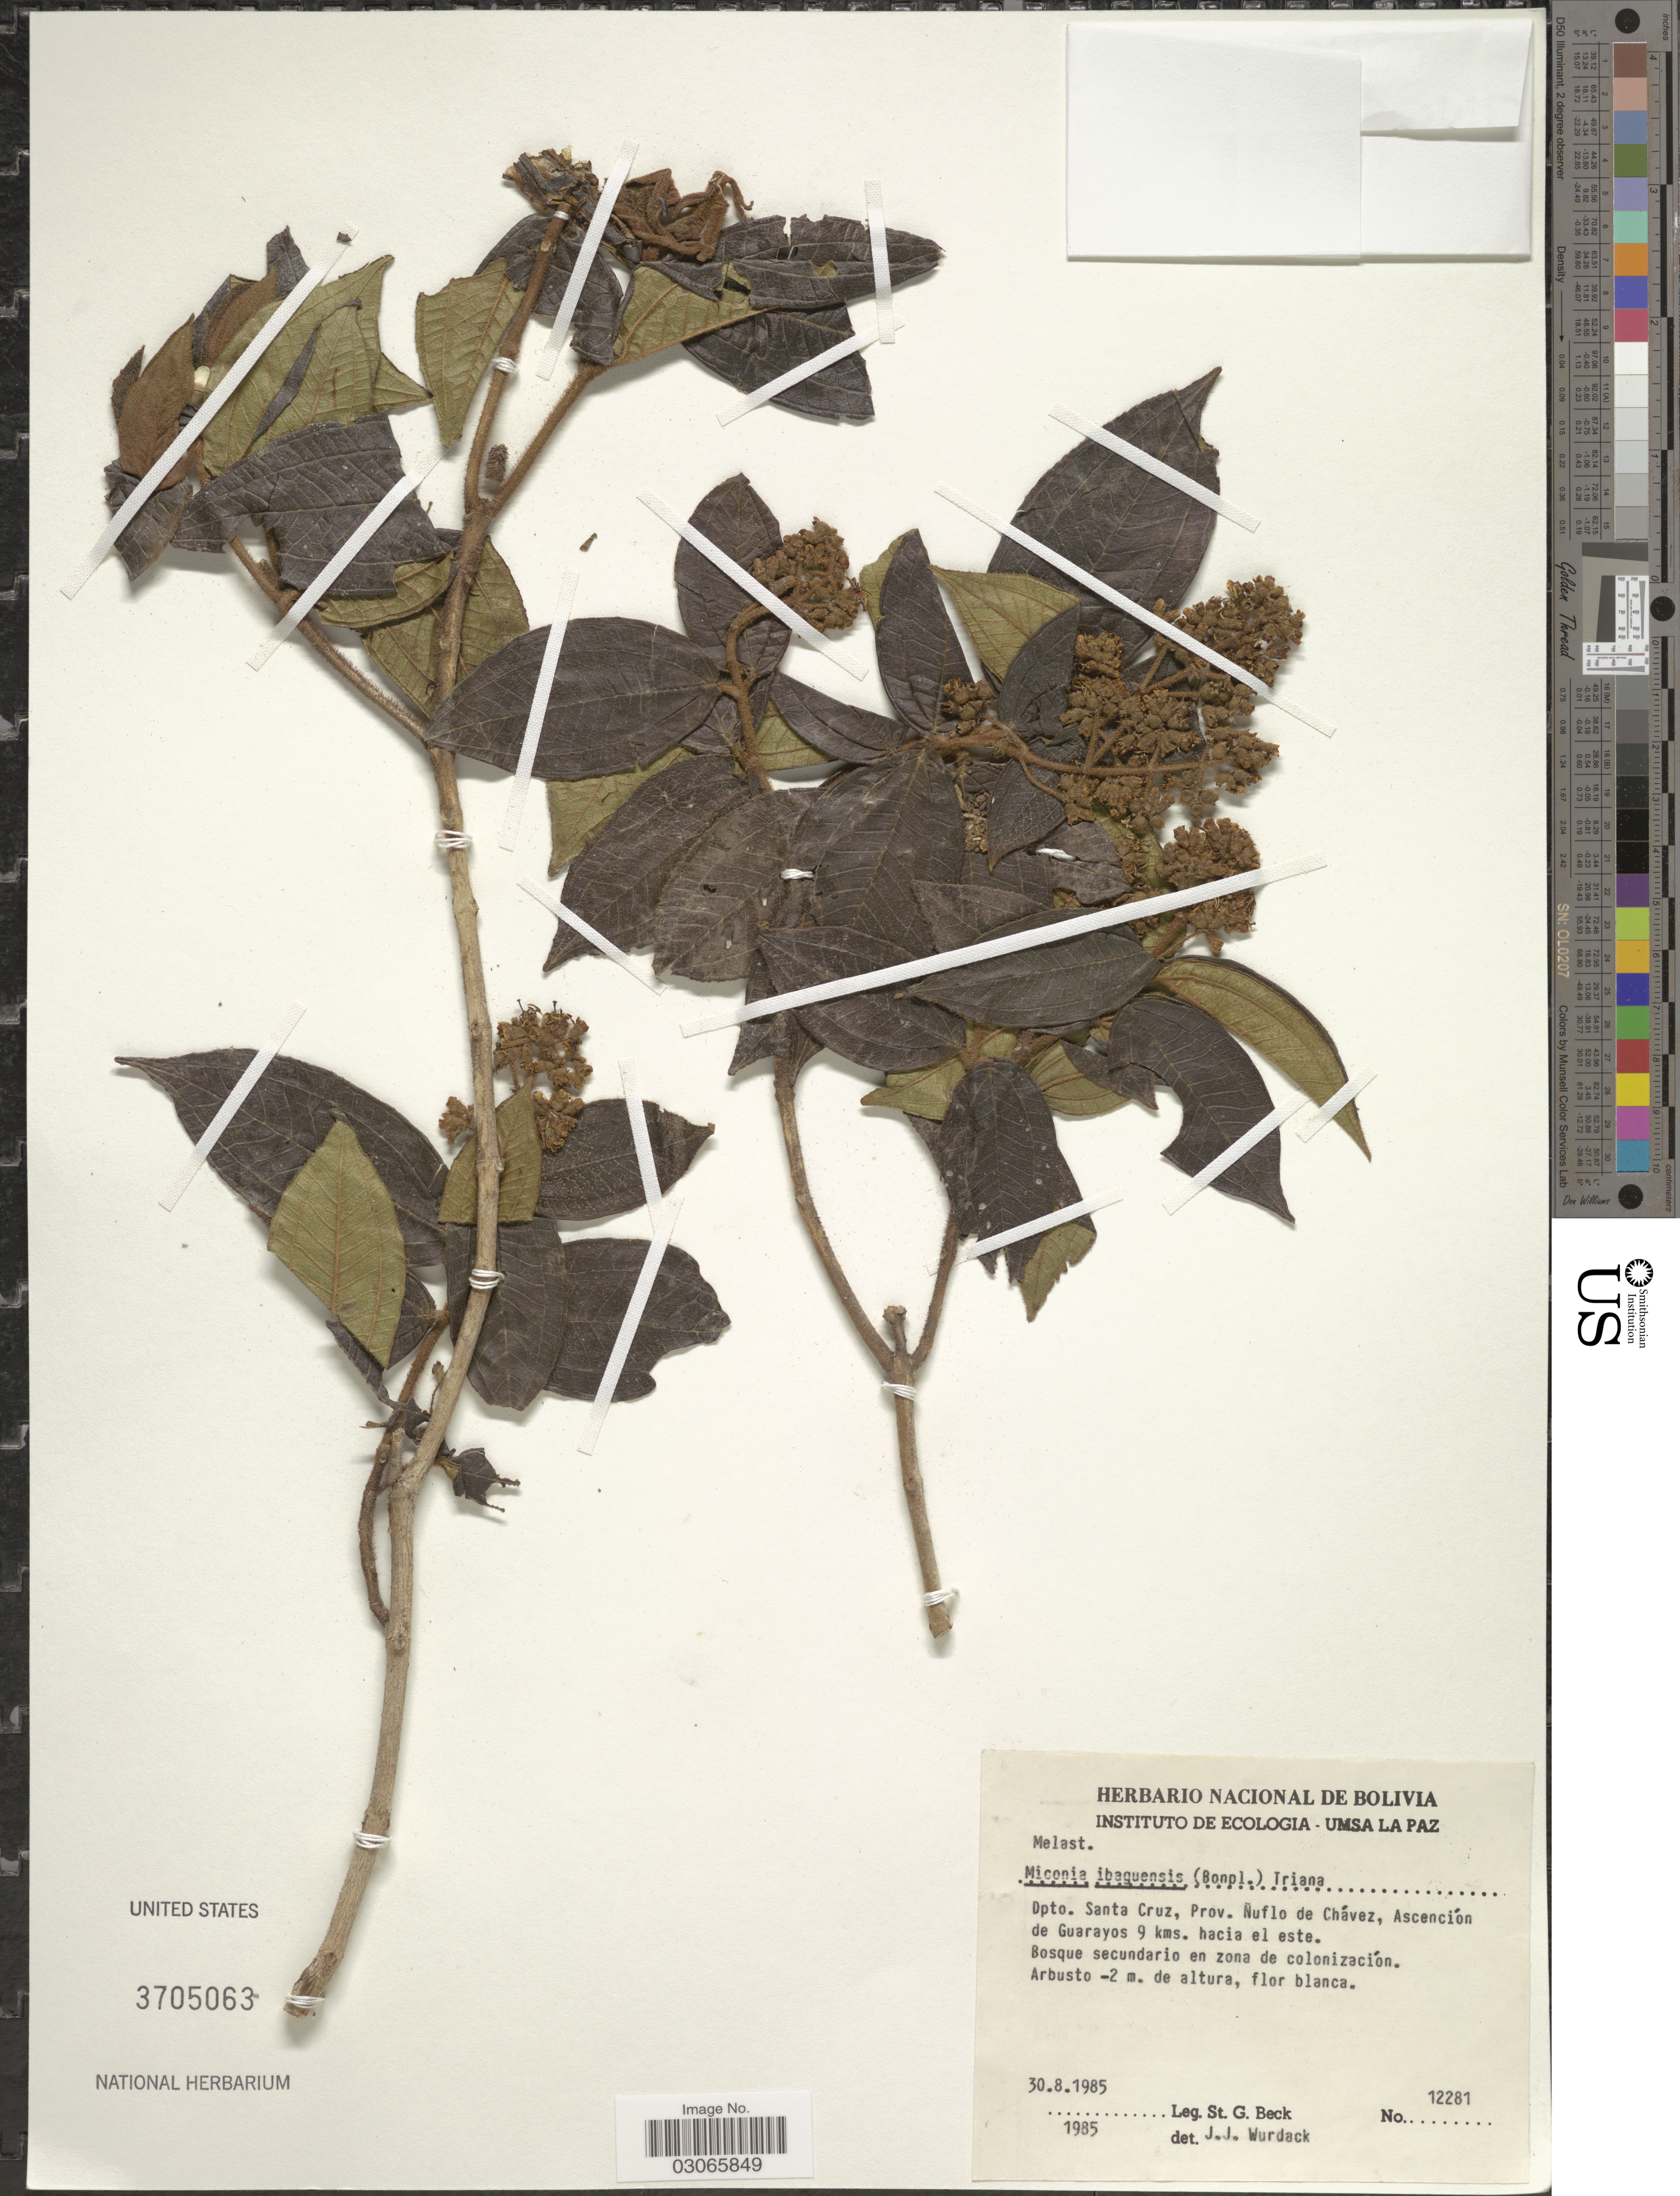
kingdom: Plantae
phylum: Tracheophyta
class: Magnoliopsida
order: Myrtales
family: Melastomataceae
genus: Miconia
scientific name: Miconia ibaguensis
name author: (Bonpl.) Triana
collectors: S. G. Beck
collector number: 12281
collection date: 1985-08-30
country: Bolivia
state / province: Santa Cruz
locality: Dpto. Santa Cruz, Prov. Nuflo de Chávez, Ascención de Guarayos 9 kms. hacia el este.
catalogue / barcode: US 3705063